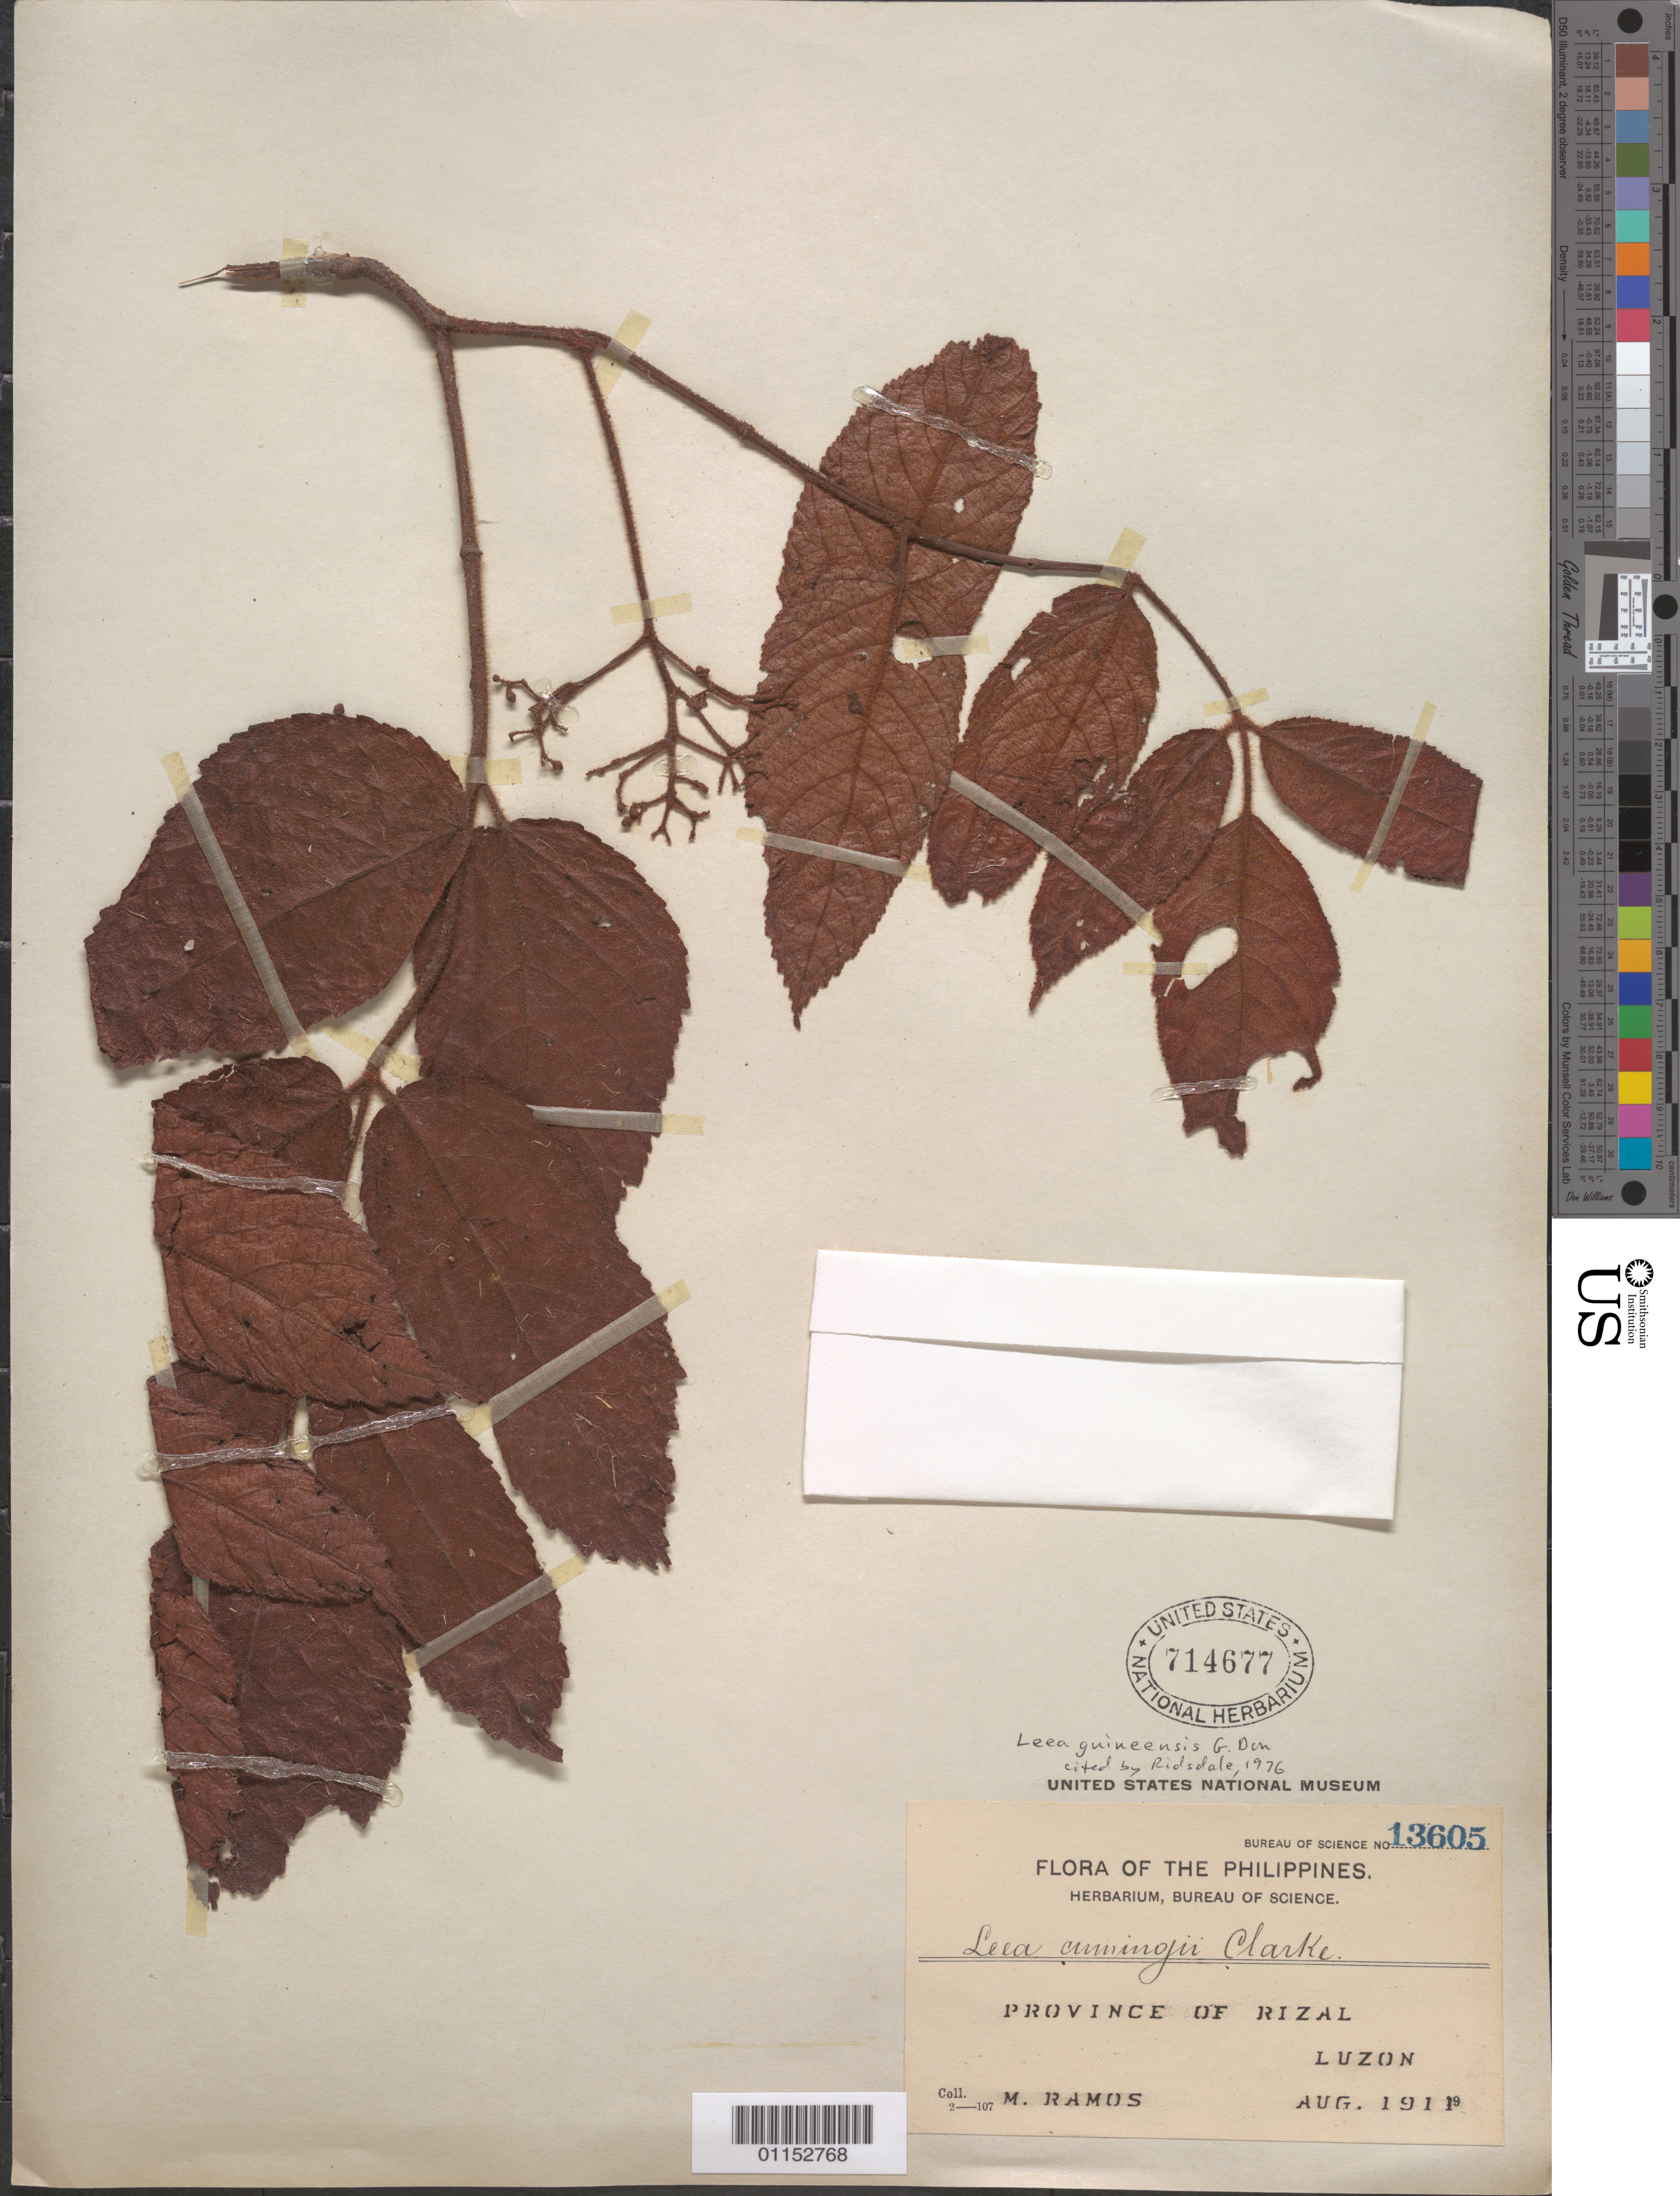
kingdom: Plantae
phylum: Tracheophyta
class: Magnoliopsida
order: Vitales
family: Vitaceae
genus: Leea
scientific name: Leea guineensis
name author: G. Don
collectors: M. Ramos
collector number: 13605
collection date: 1911-08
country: Philippines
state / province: Calabarzon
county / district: Rizal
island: Luzon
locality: Luzon.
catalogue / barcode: US 714677